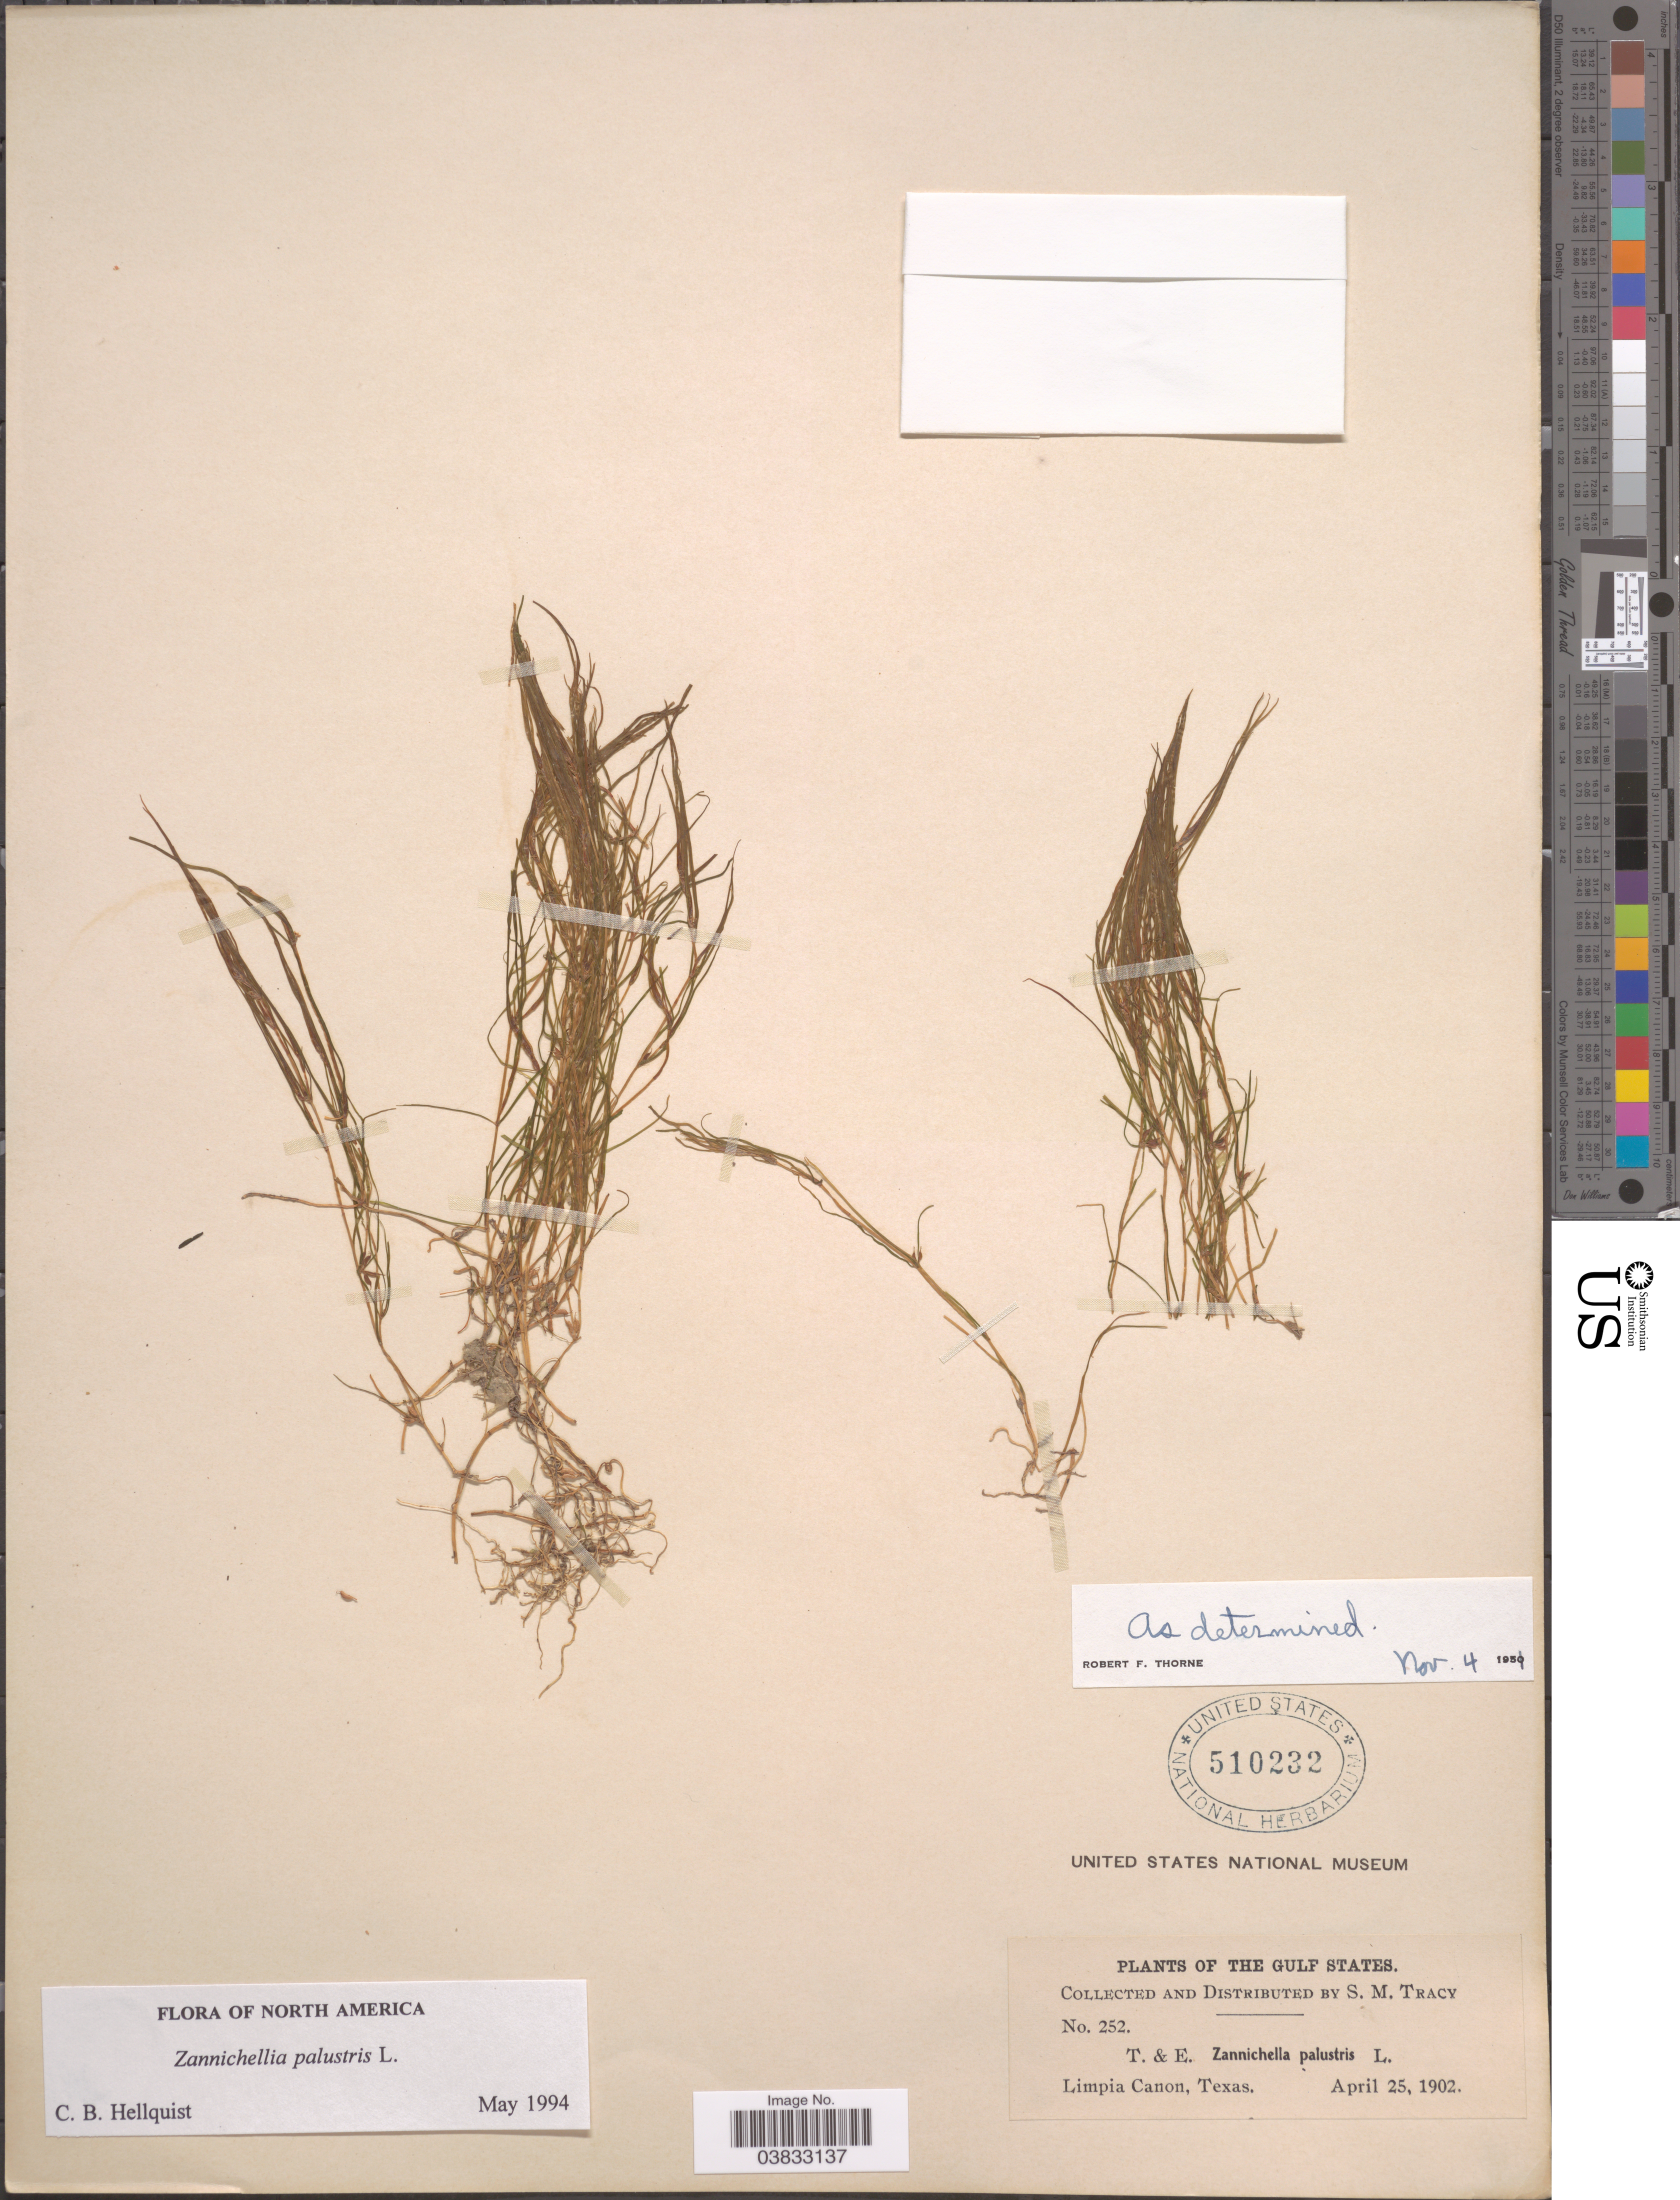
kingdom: Plantae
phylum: Tracheophyta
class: Liliopsida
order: Alismatales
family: Potamogetonaceae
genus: Zannichellia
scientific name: Zannichellia palustris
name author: L.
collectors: S. M. Tracy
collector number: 252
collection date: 1902-04-25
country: United States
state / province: Texas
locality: Gulf States. Limpia Canon.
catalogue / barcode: US 510232